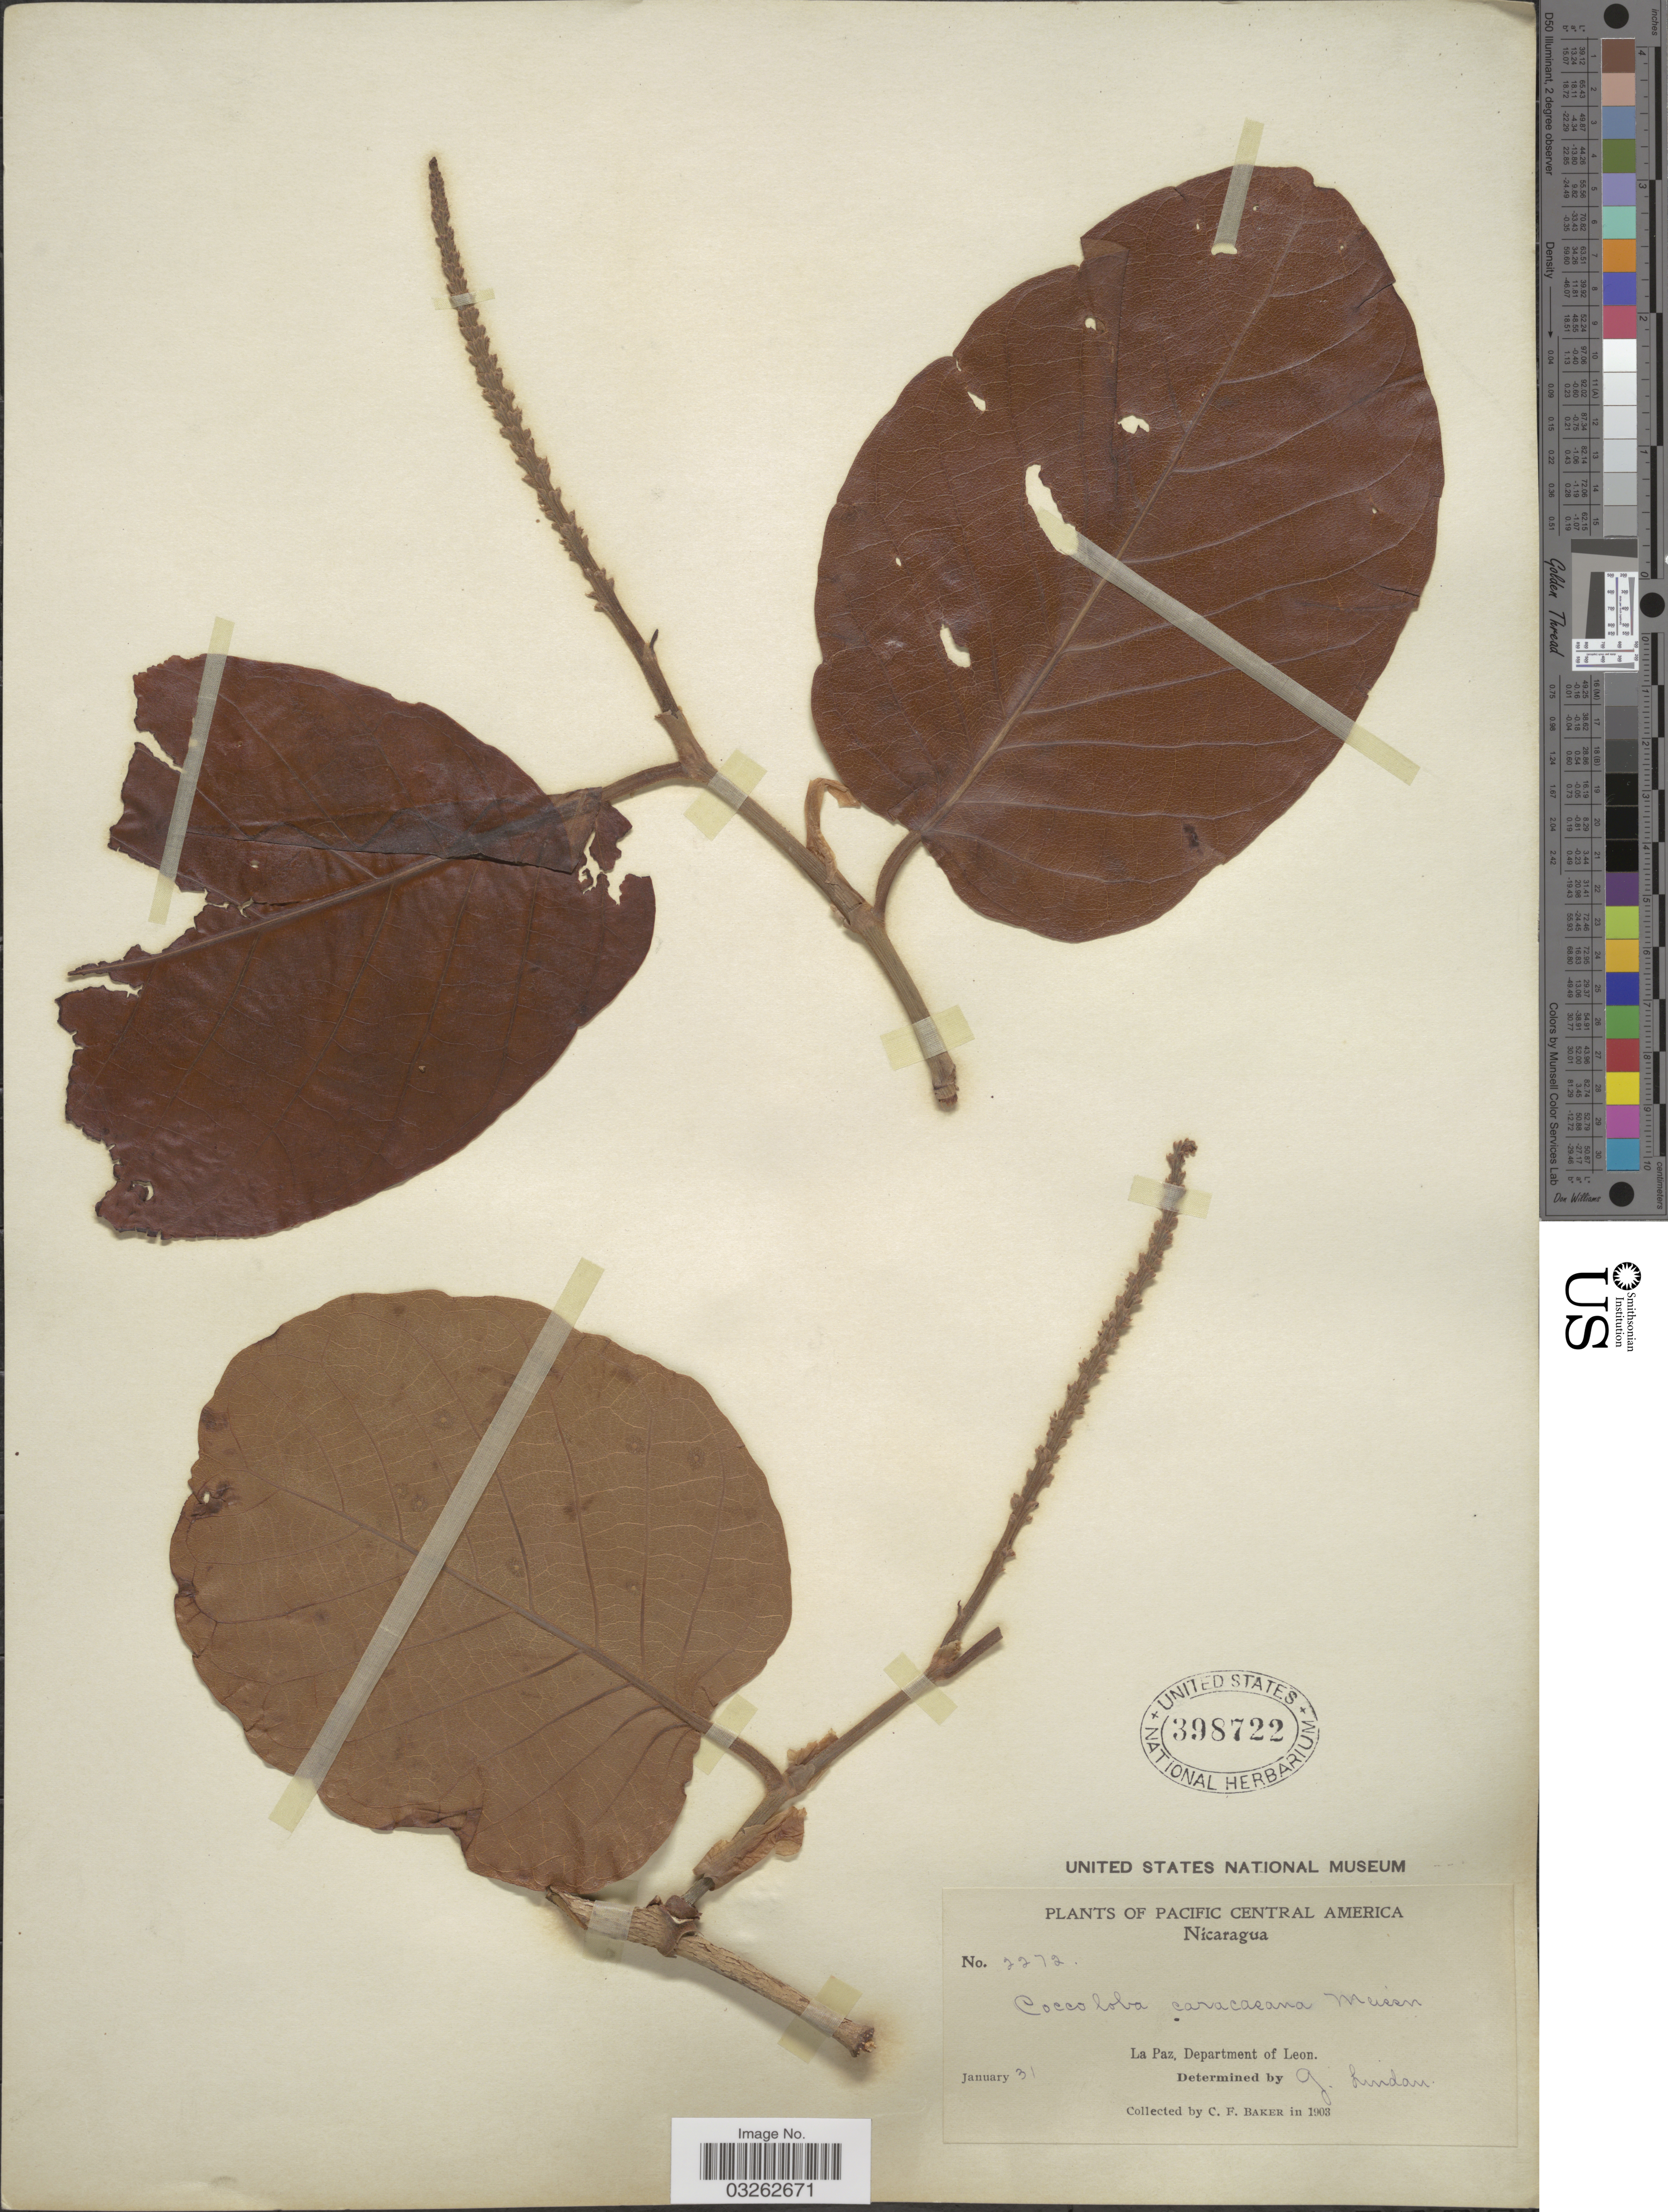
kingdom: Plantae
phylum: Tracheophyta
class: Magnoliopsida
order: Caryophyllales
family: Polygonaceae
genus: Coccoloba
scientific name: Coccoloba caracasana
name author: Meisn.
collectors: C. F. Baker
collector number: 2272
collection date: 1903-01-31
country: Nicaragua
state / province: Leon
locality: Pacific Central America. La Paz, Department of Leon.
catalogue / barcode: US 398722